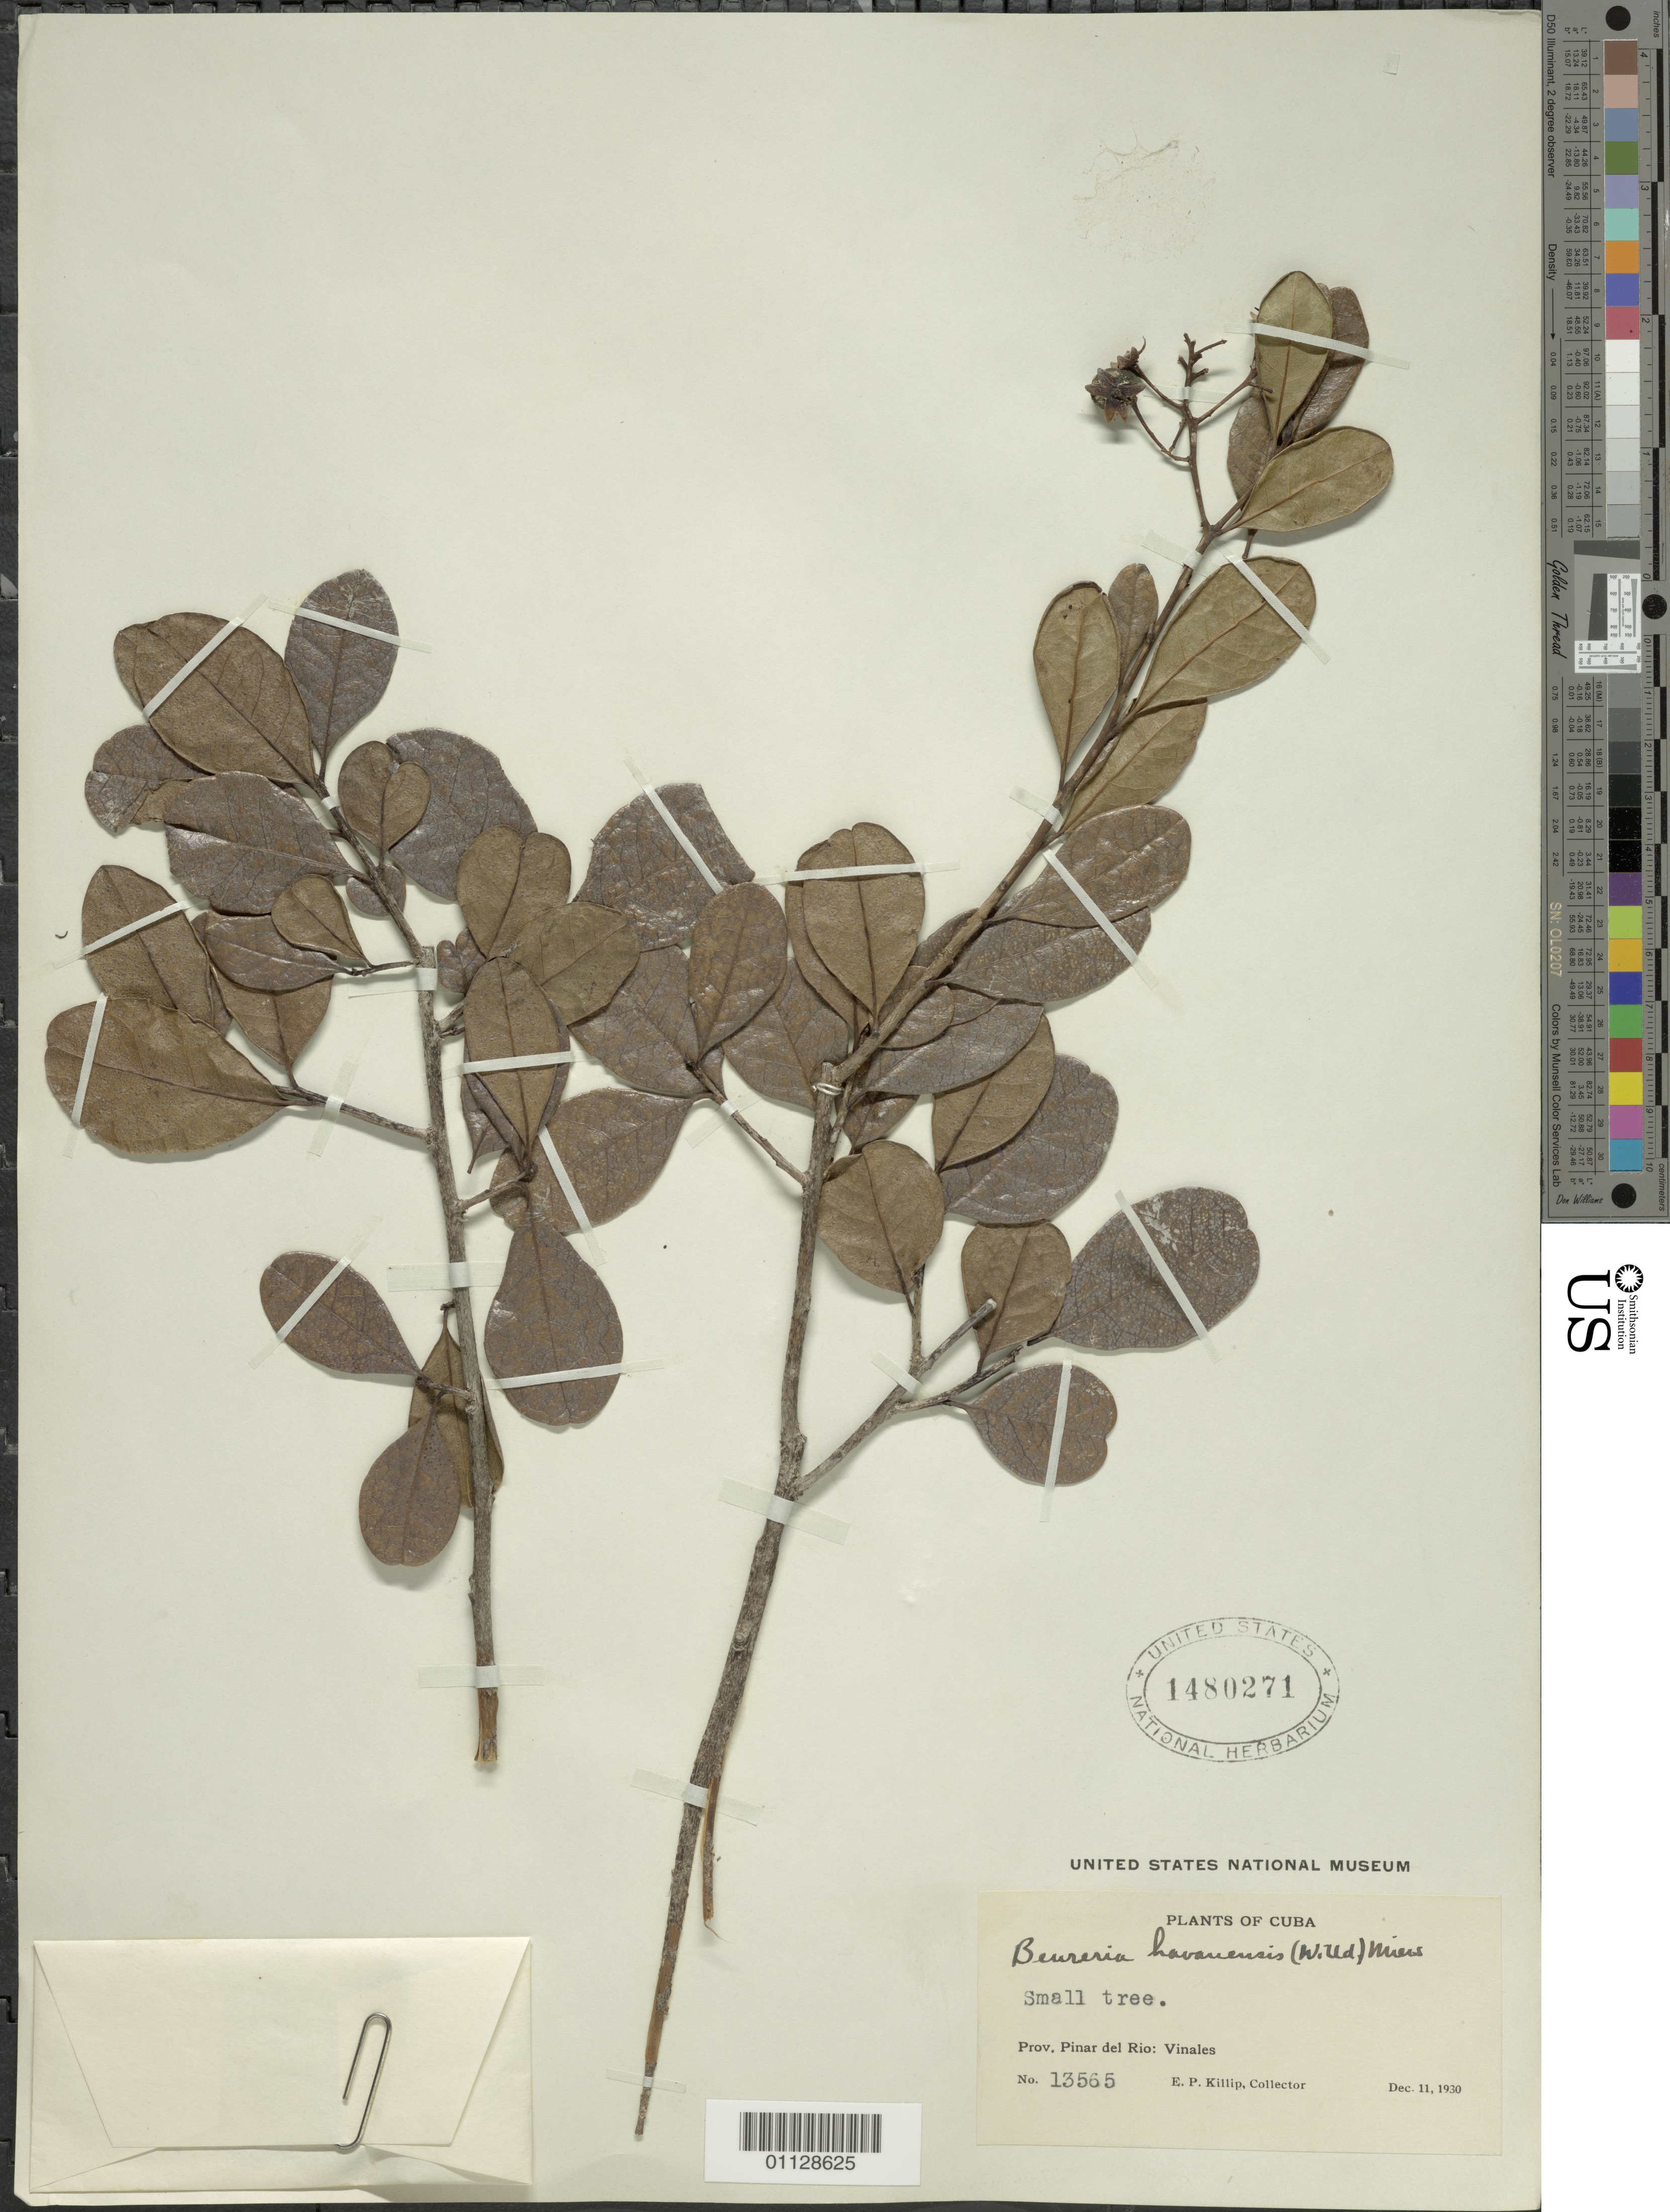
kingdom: Plantae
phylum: Tracheophyta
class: Magnoliopsida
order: Boraginales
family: Ehretiaceae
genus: Bourreria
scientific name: Bourreria succulenta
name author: Jacq.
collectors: E. P. Killip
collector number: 13565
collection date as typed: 11 Dec 1930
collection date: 1930-12-11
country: Cuba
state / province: Pinar del Rio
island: Cuba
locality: Viñales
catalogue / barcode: US 1480271